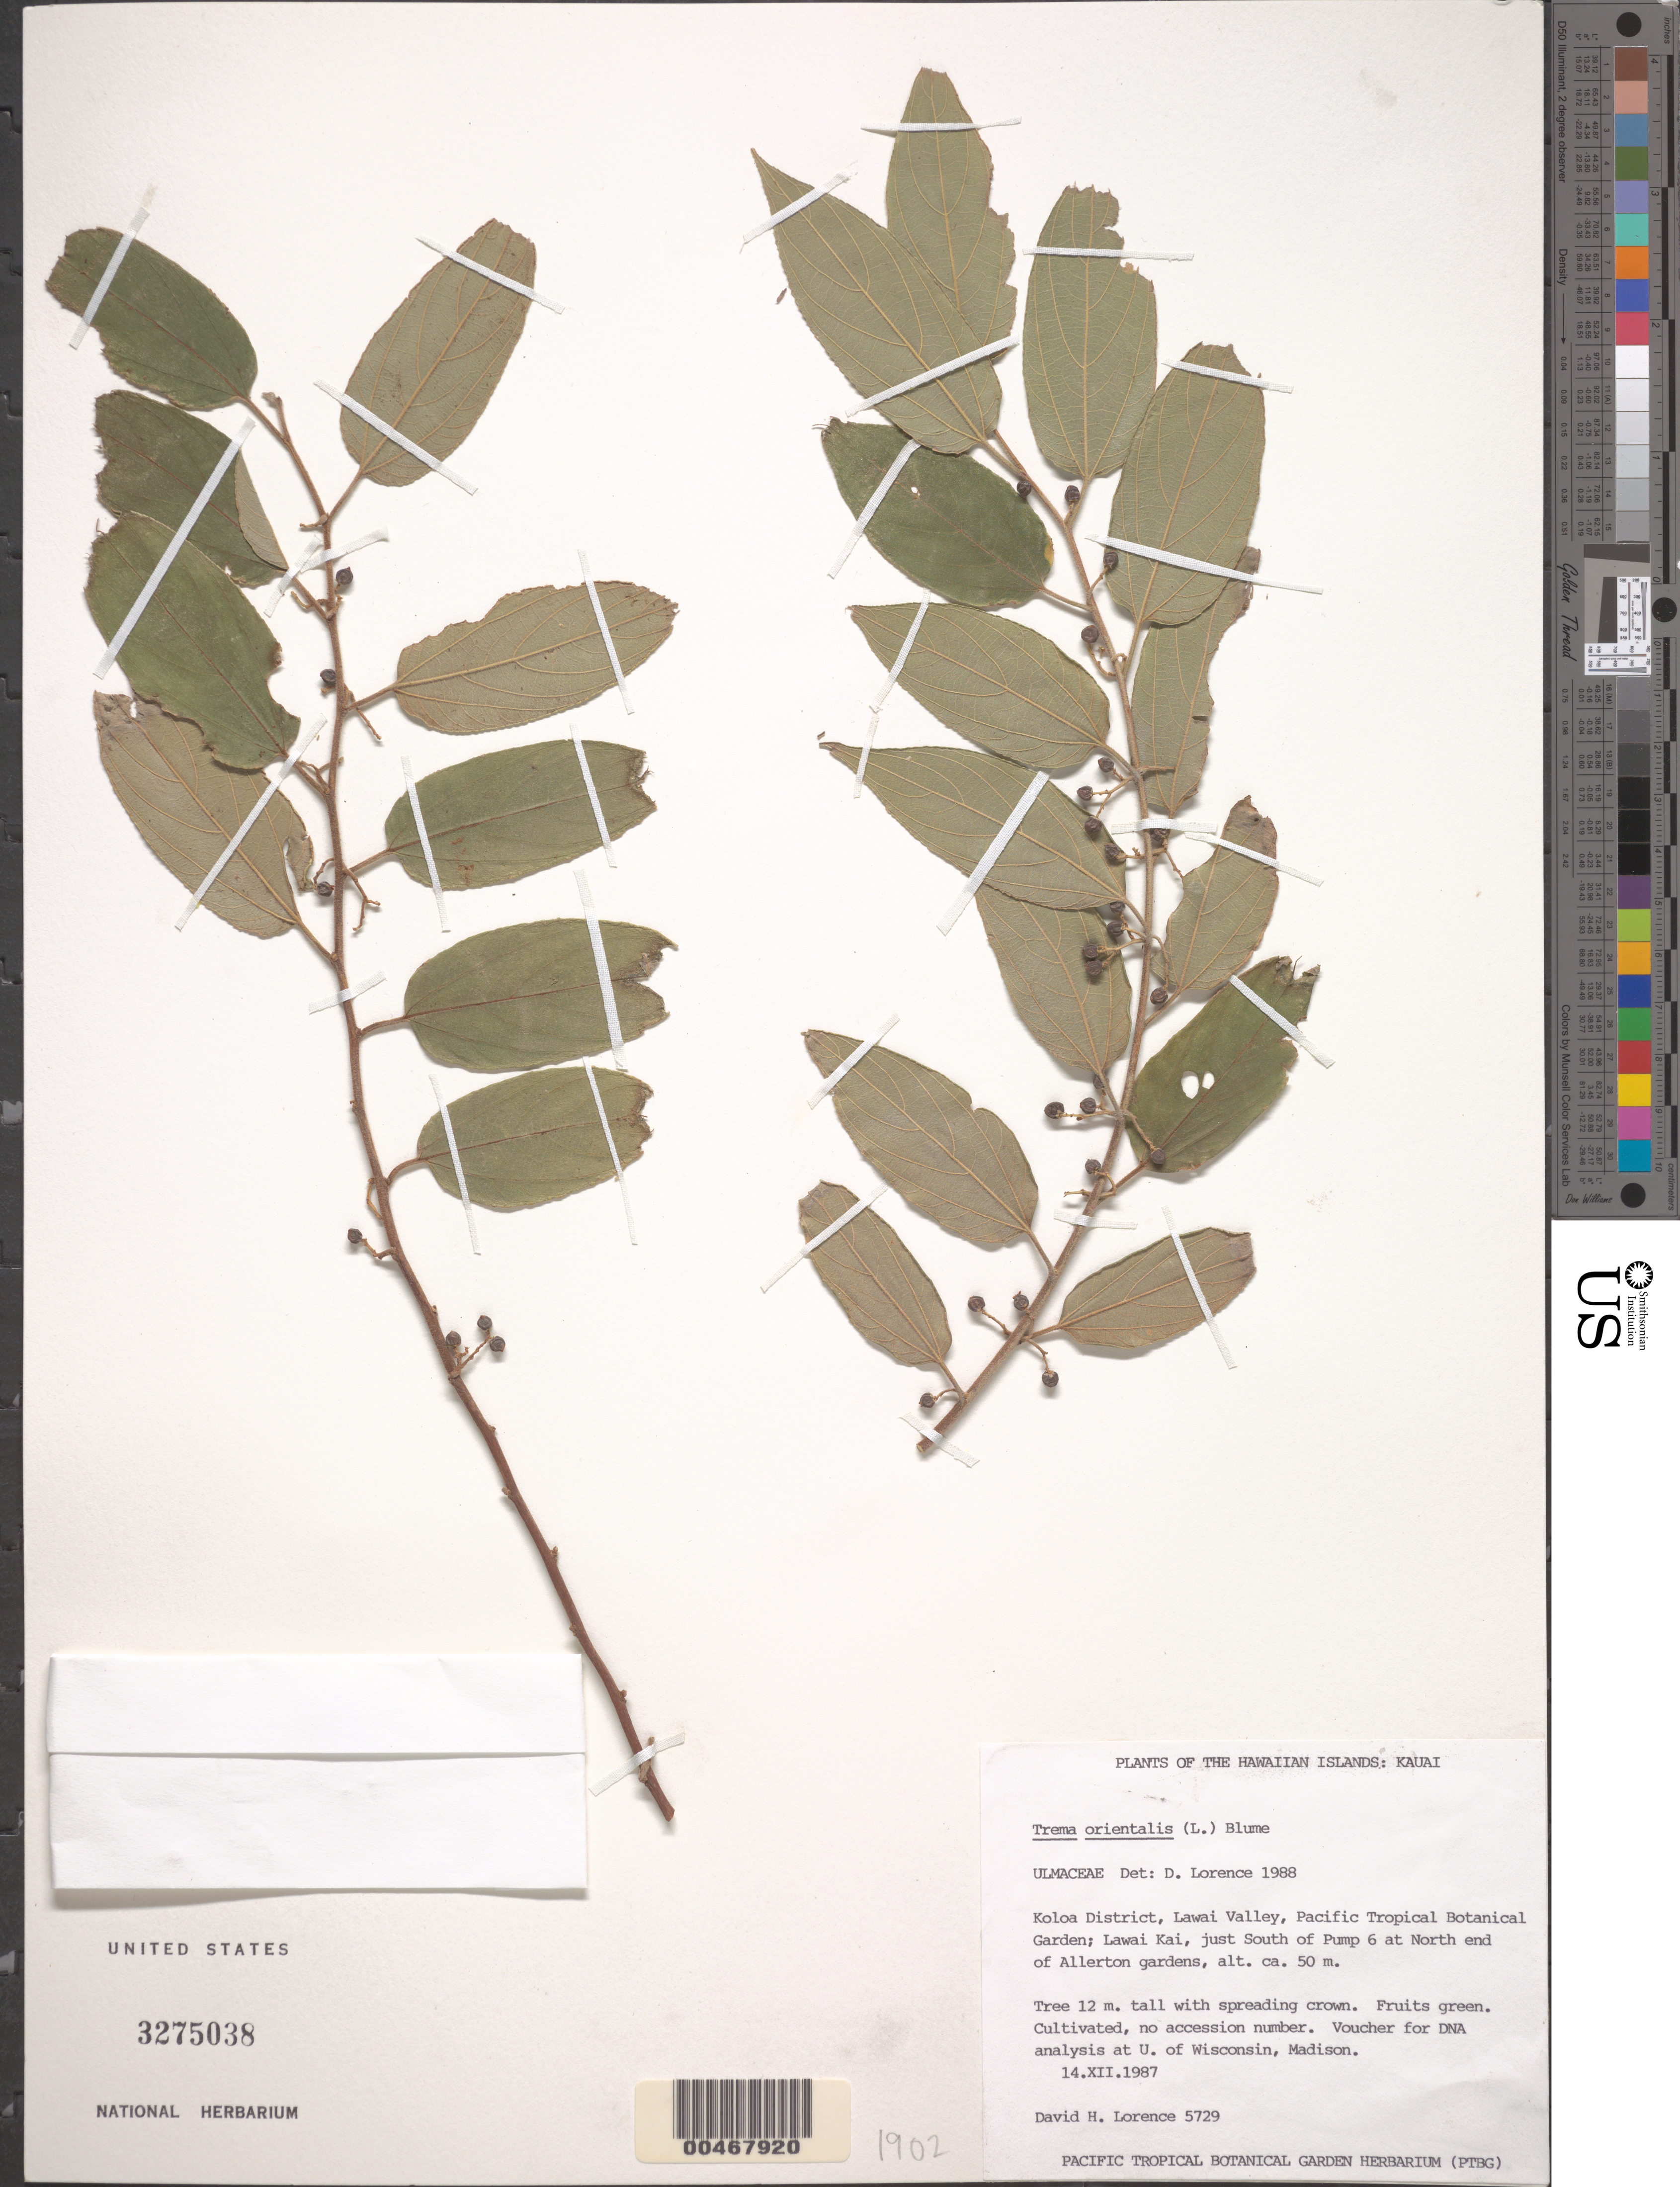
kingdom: Plantae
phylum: Tracheophyta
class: Magnoliopsida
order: Rosales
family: Cannabaceae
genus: Trema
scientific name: Trema orientale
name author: (L.) Blume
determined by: Lorence, D. L.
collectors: D. Lorence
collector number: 5729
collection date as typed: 14 Dec 1987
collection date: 1987-12-14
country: United States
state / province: Hawaii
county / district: Kauai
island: Kaua'i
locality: Koloa Dist., Lawai Valley, Pacific Tropical Botanical Garden, Lawai Kai, just S of Pump 6 at N end of Allerton gardens.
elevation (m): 50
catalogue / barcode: US 3275038